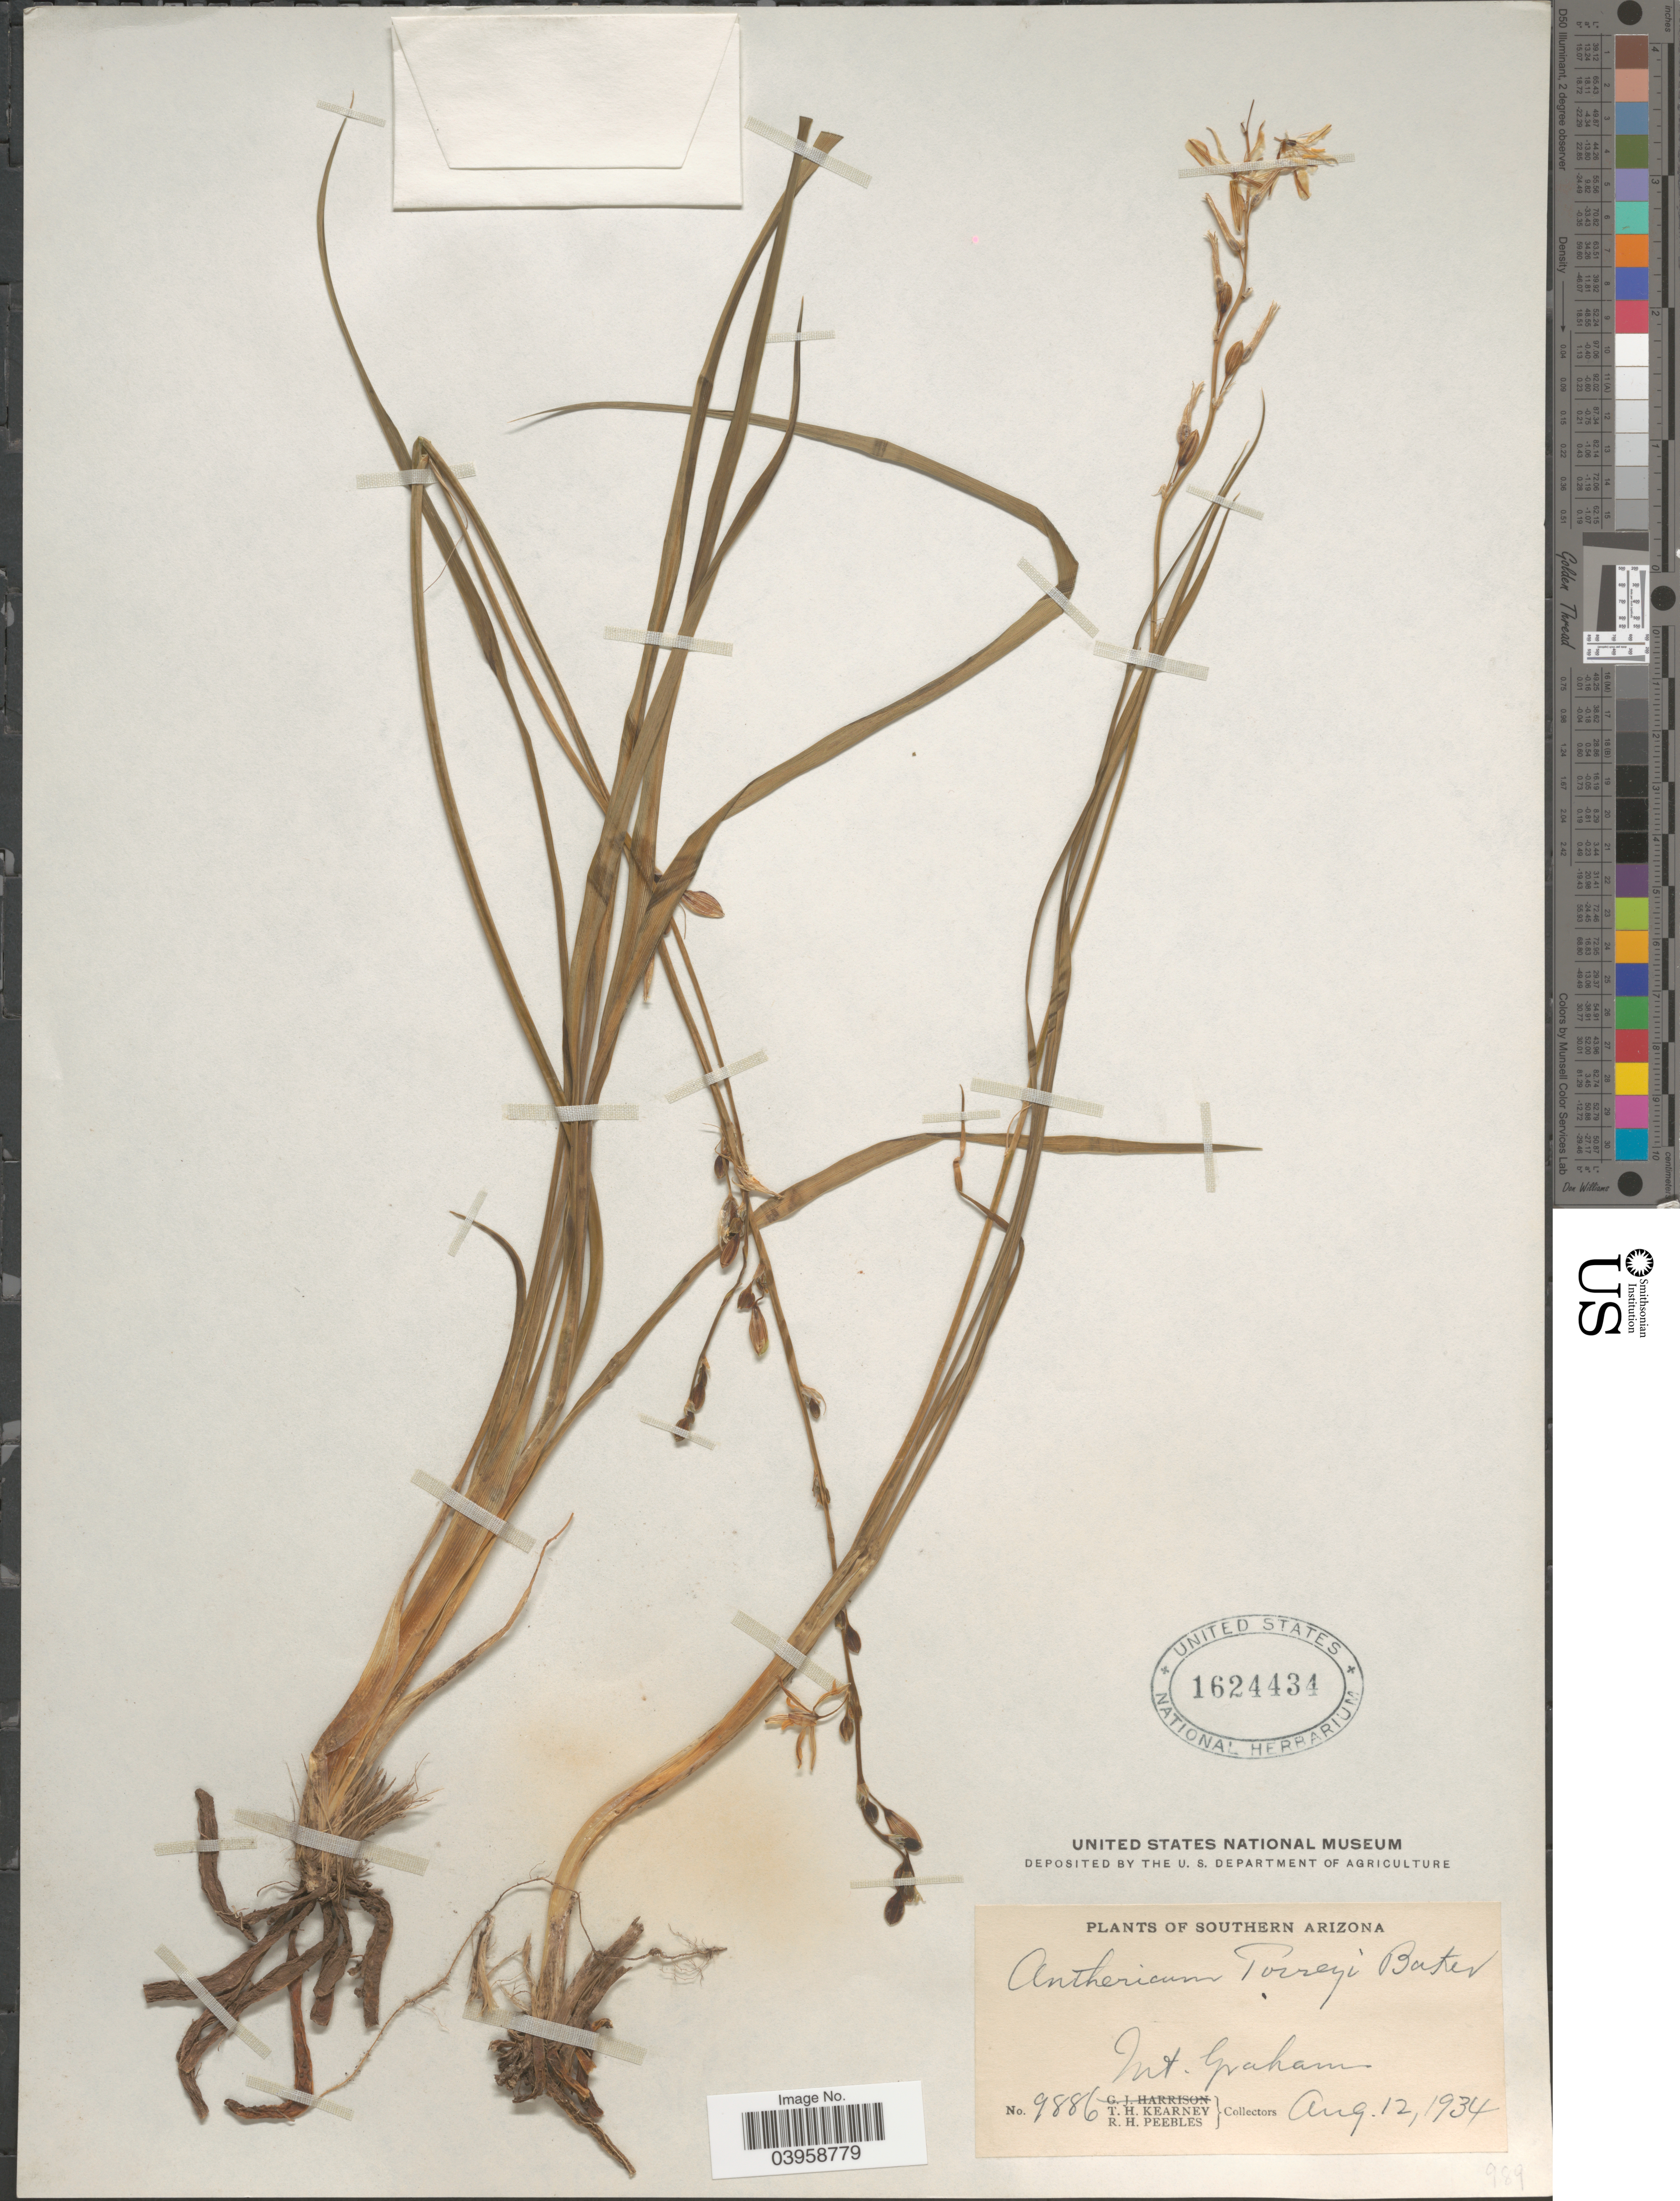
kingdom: Plantae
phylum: Tracheophyta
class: Liliopsida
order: Asparagales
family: Asparagaceae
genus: Anthericum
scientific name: Anthericum torreyi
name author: Baker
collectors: T. H. Kearney & R. H. Peebles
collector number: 9886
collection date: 1934-08-12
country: United States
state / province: Arizona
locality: Southern Arizona. Mt. Graham.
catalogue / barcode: US 1624434